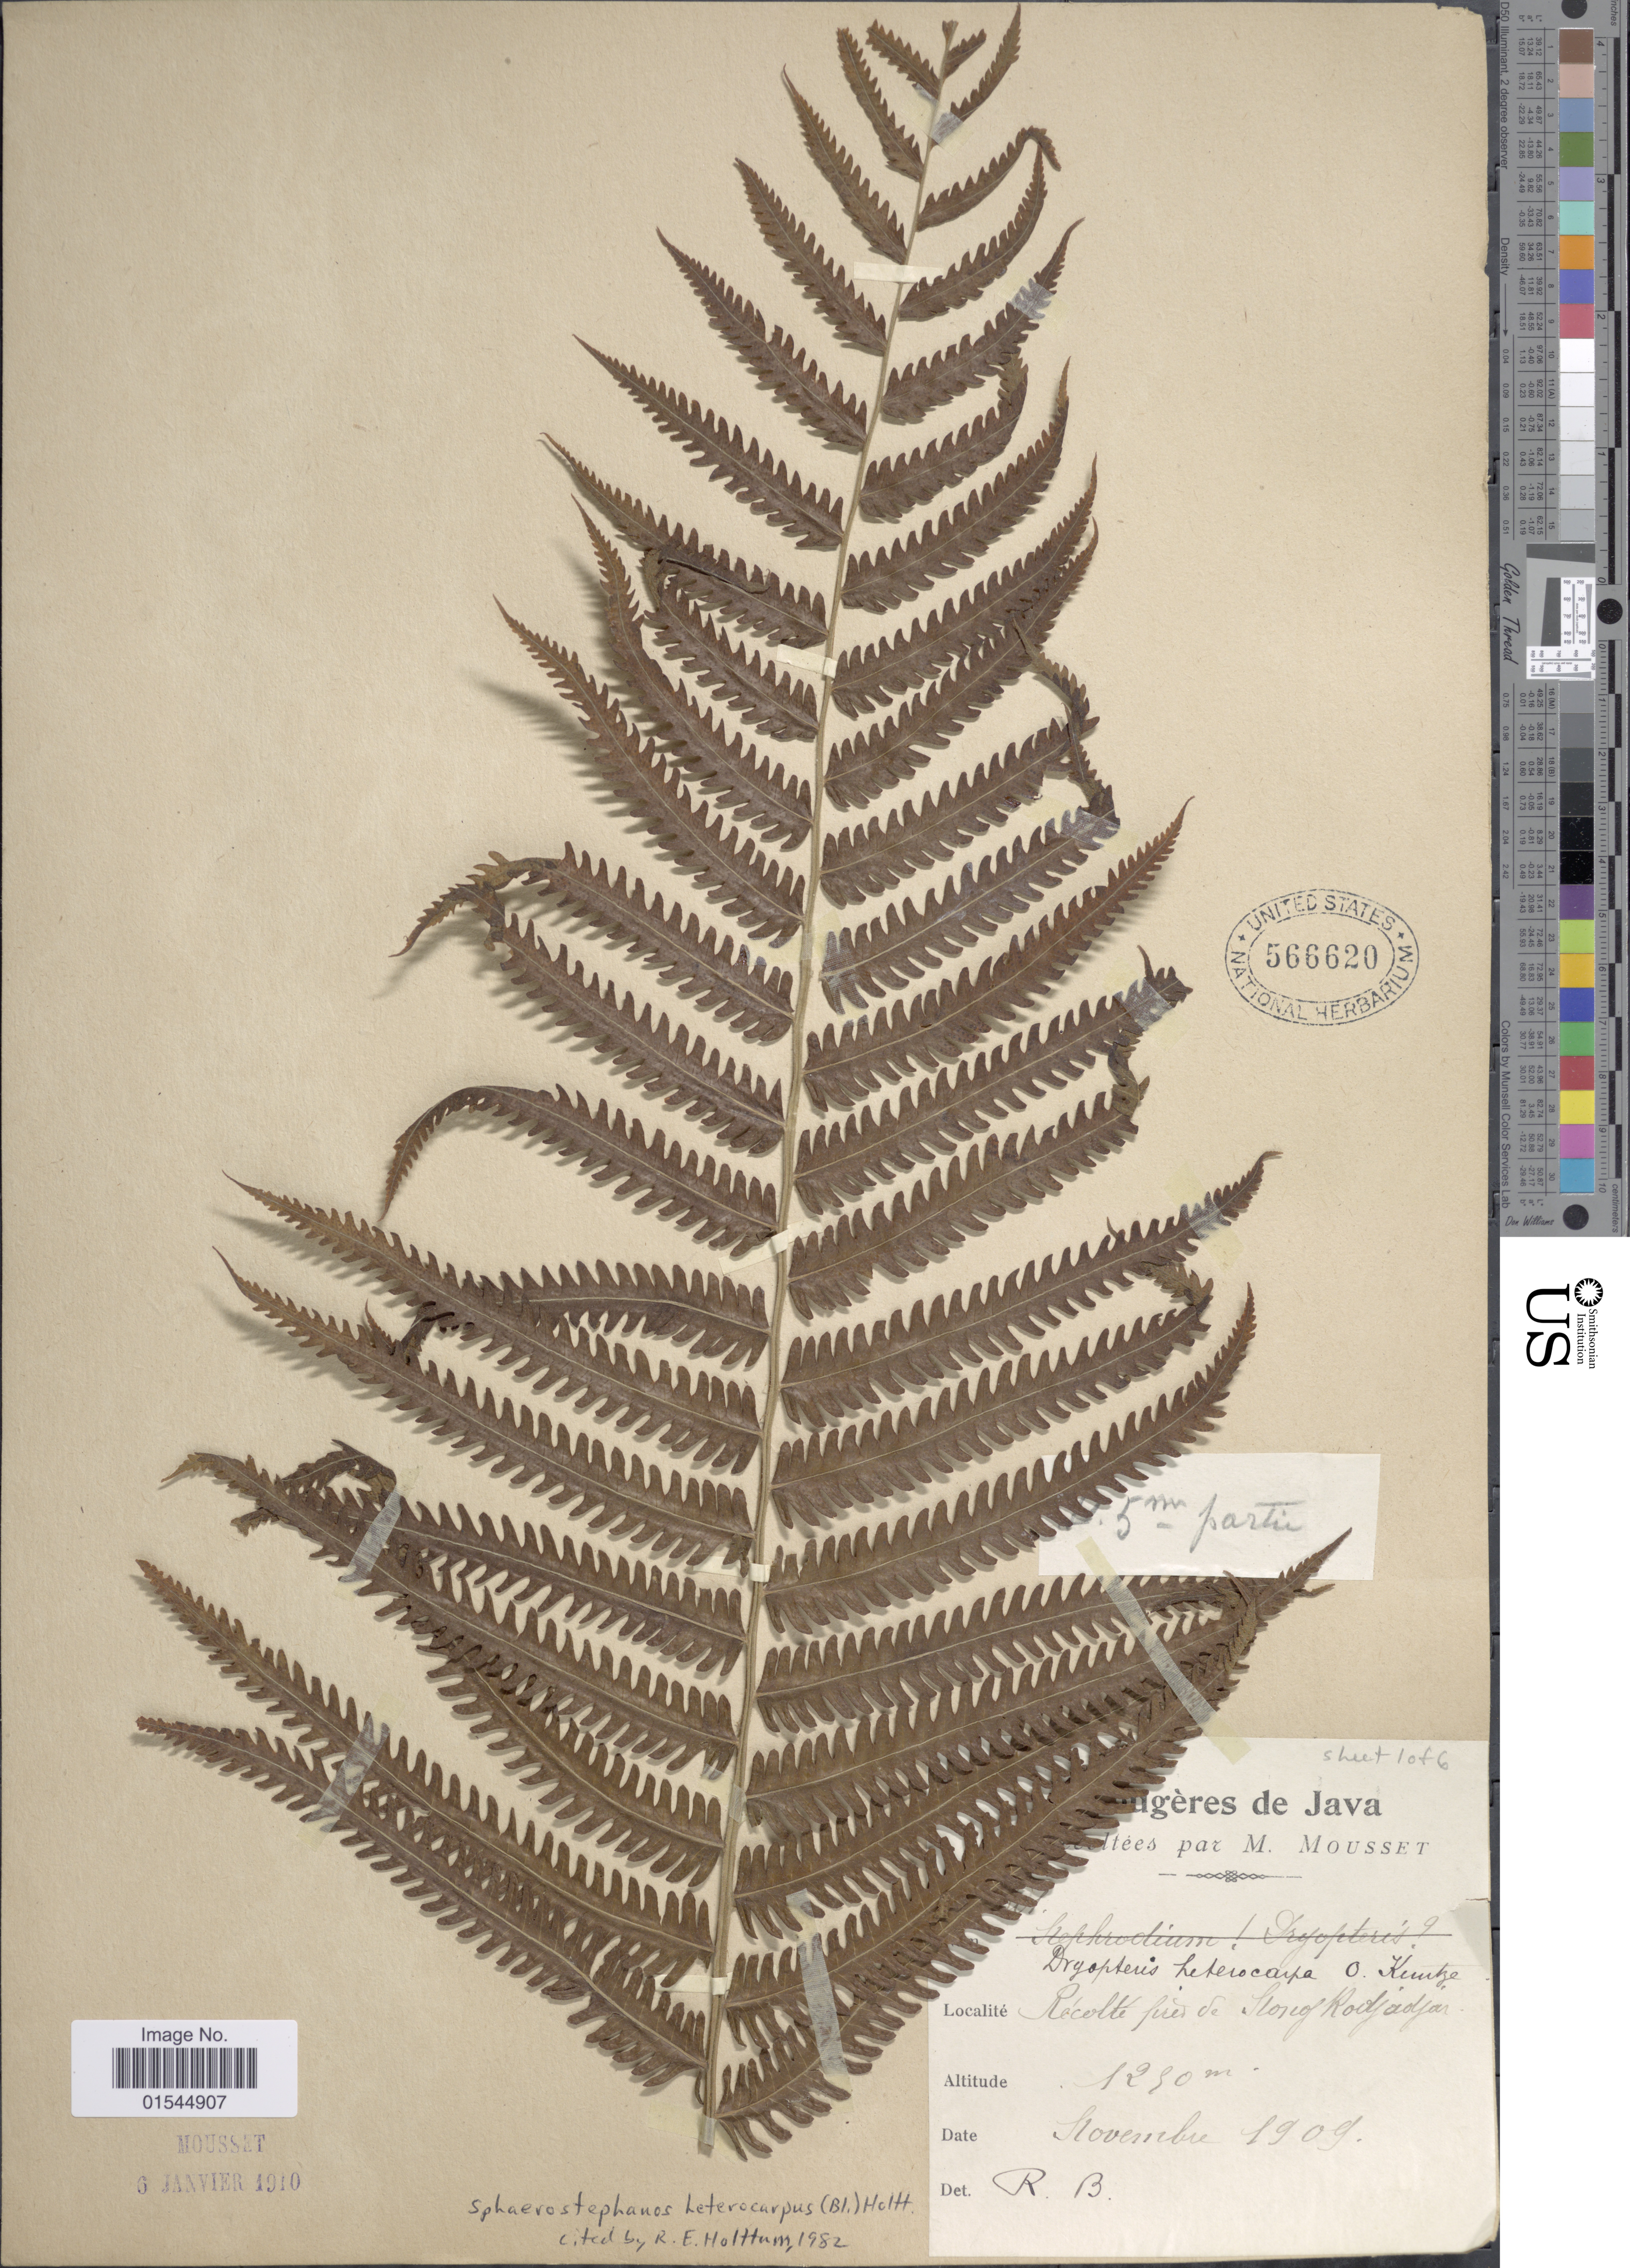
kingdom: Plantae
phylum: Tracheophyta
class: Polypodiopsida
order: Polypodiales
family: Thelypteridaceae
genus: Sphaerostephanos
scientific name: Sphaerostephanos heterocarpus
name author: (Blume) Holttum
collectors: M. Mousset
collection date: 1909-11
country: Indonesia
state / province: Java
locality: Recolte pres de Nong Kadjadjar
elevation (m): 1250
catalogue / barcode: US 566620